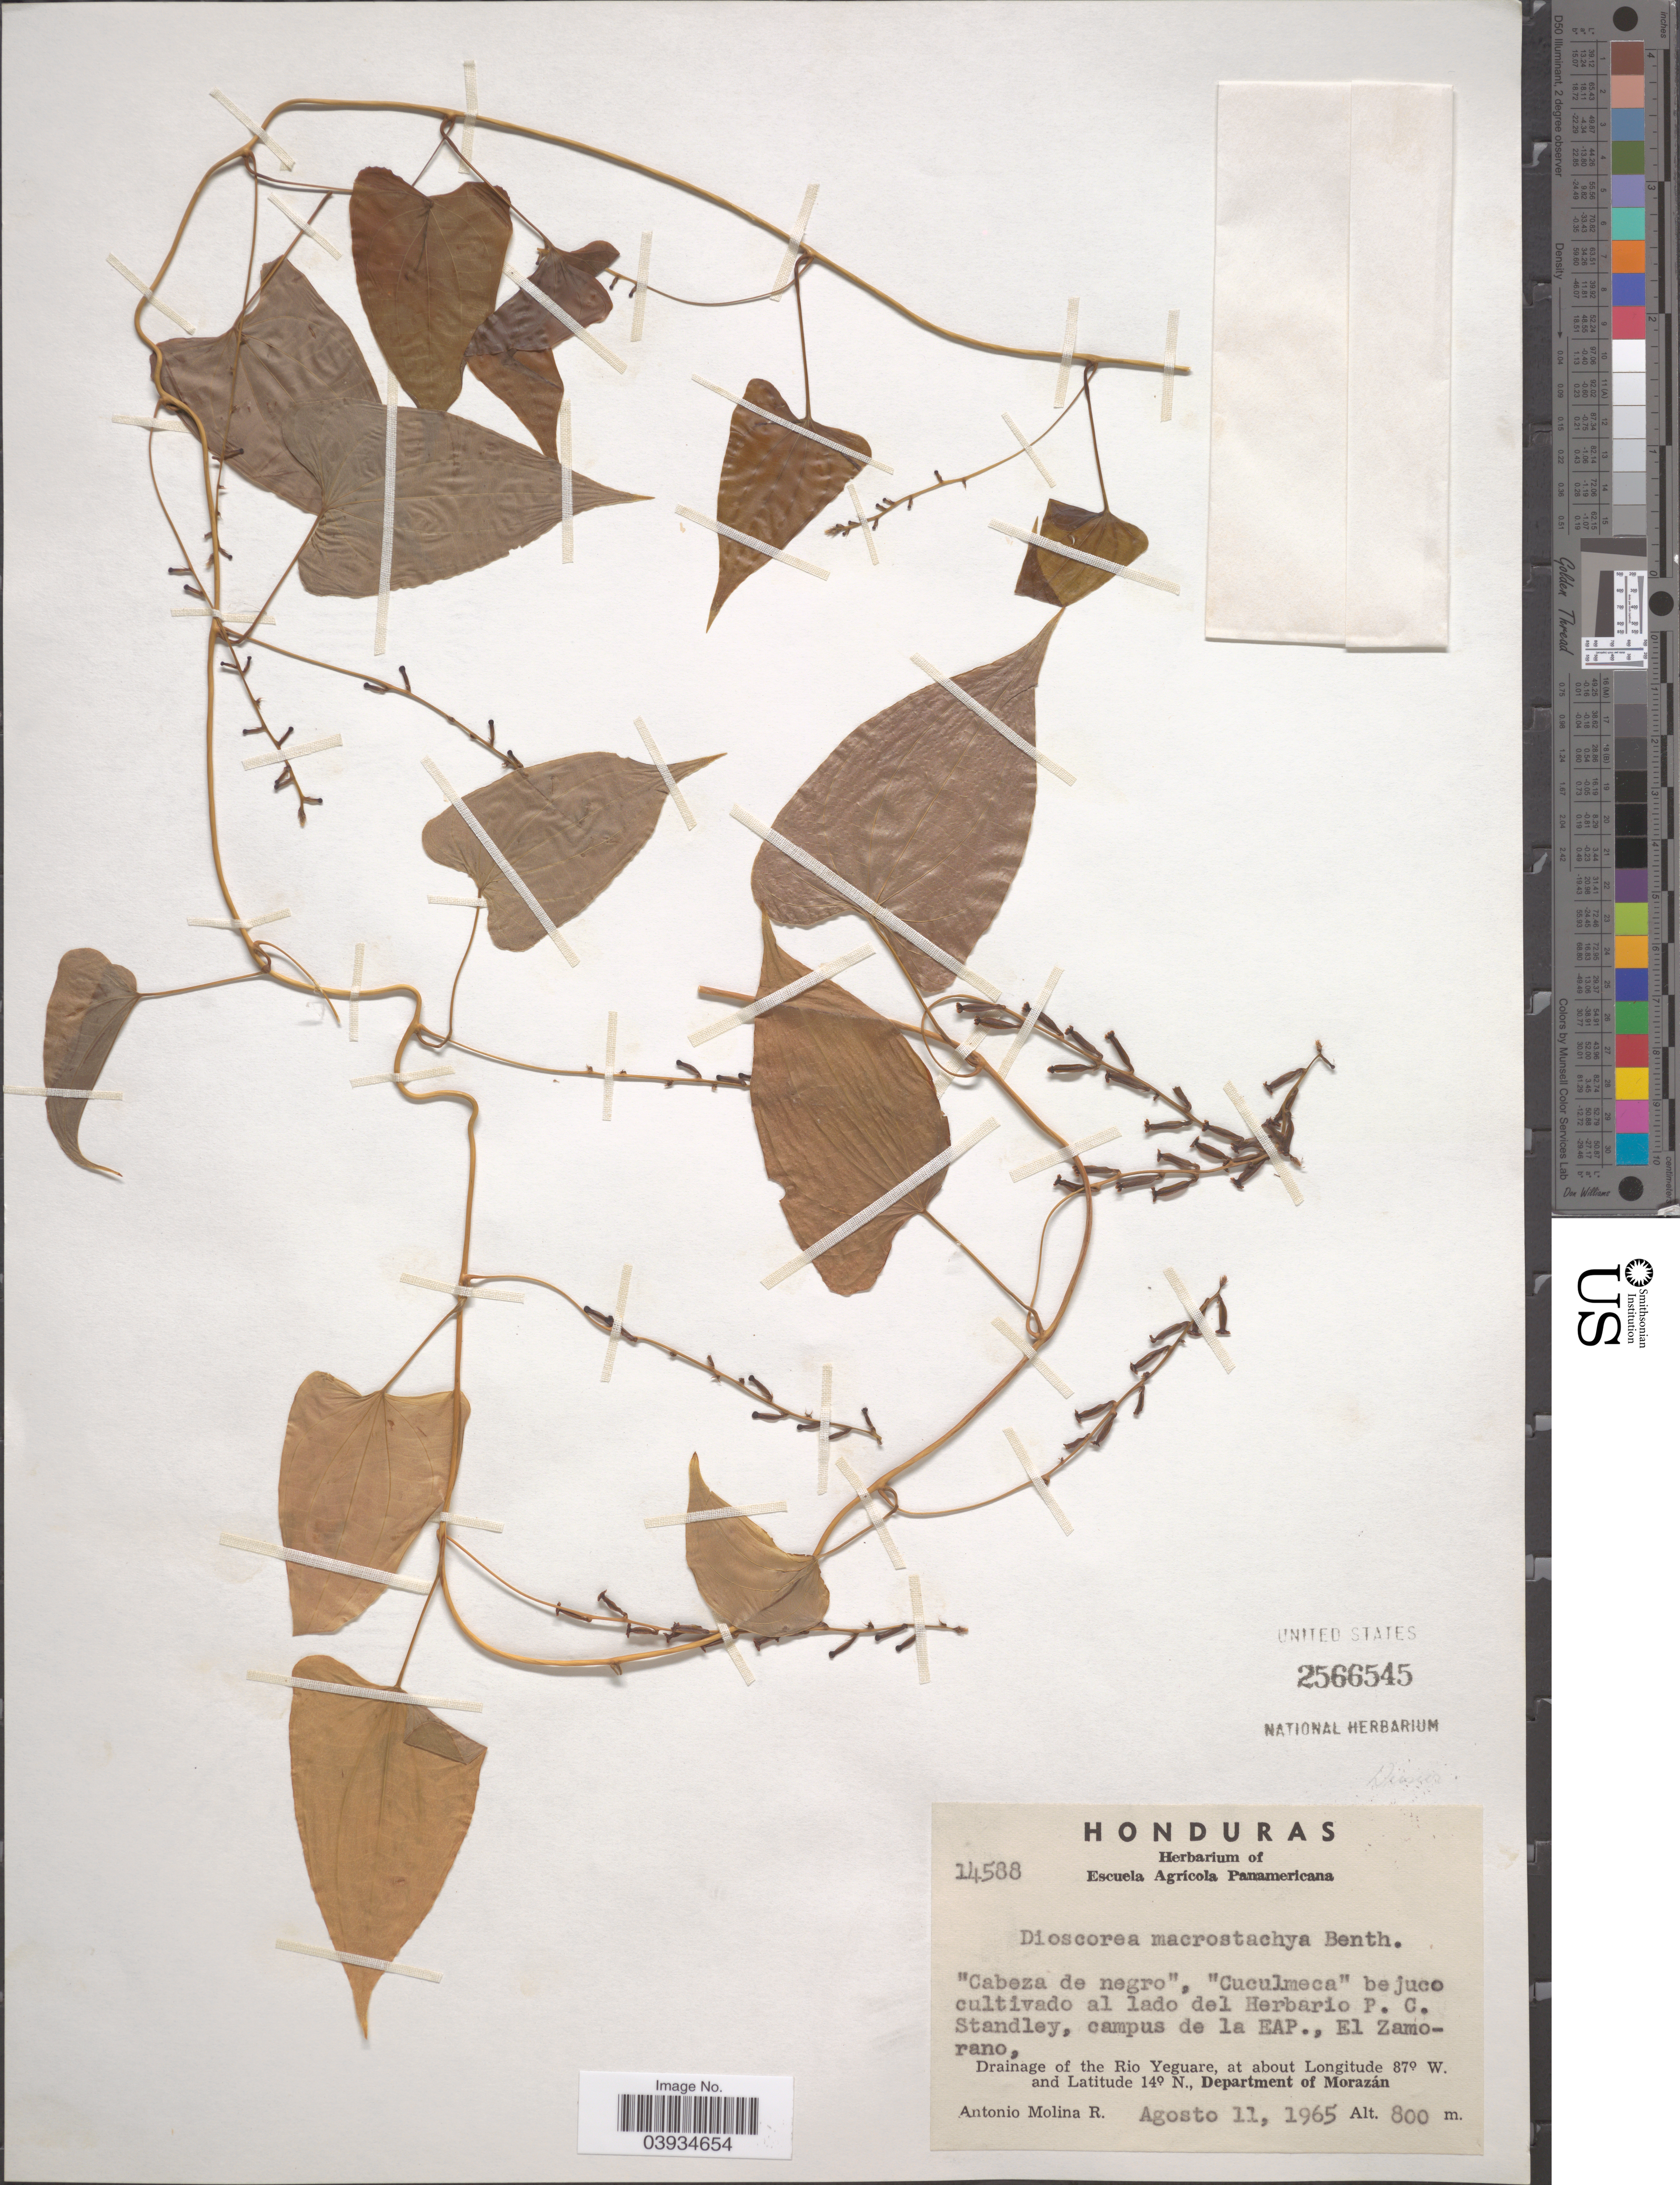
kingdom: Plantae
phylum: Tracheophyta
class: Liliopsida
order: Dioscoreales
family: Dioscoreaceae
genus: Dioscorea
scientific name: Dioscorea mexicana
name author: Scheidw.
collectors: A. Molina R.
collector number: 14588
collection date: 1965-08-11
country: Honduras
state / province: Fco. Morazán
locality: Al lado del Herbario P. C. Standley, campus de la EAP., El Zamorano, Drainage of the Rio Yeguare, Department of Morazán.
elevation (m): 800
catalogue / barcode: US 2566545